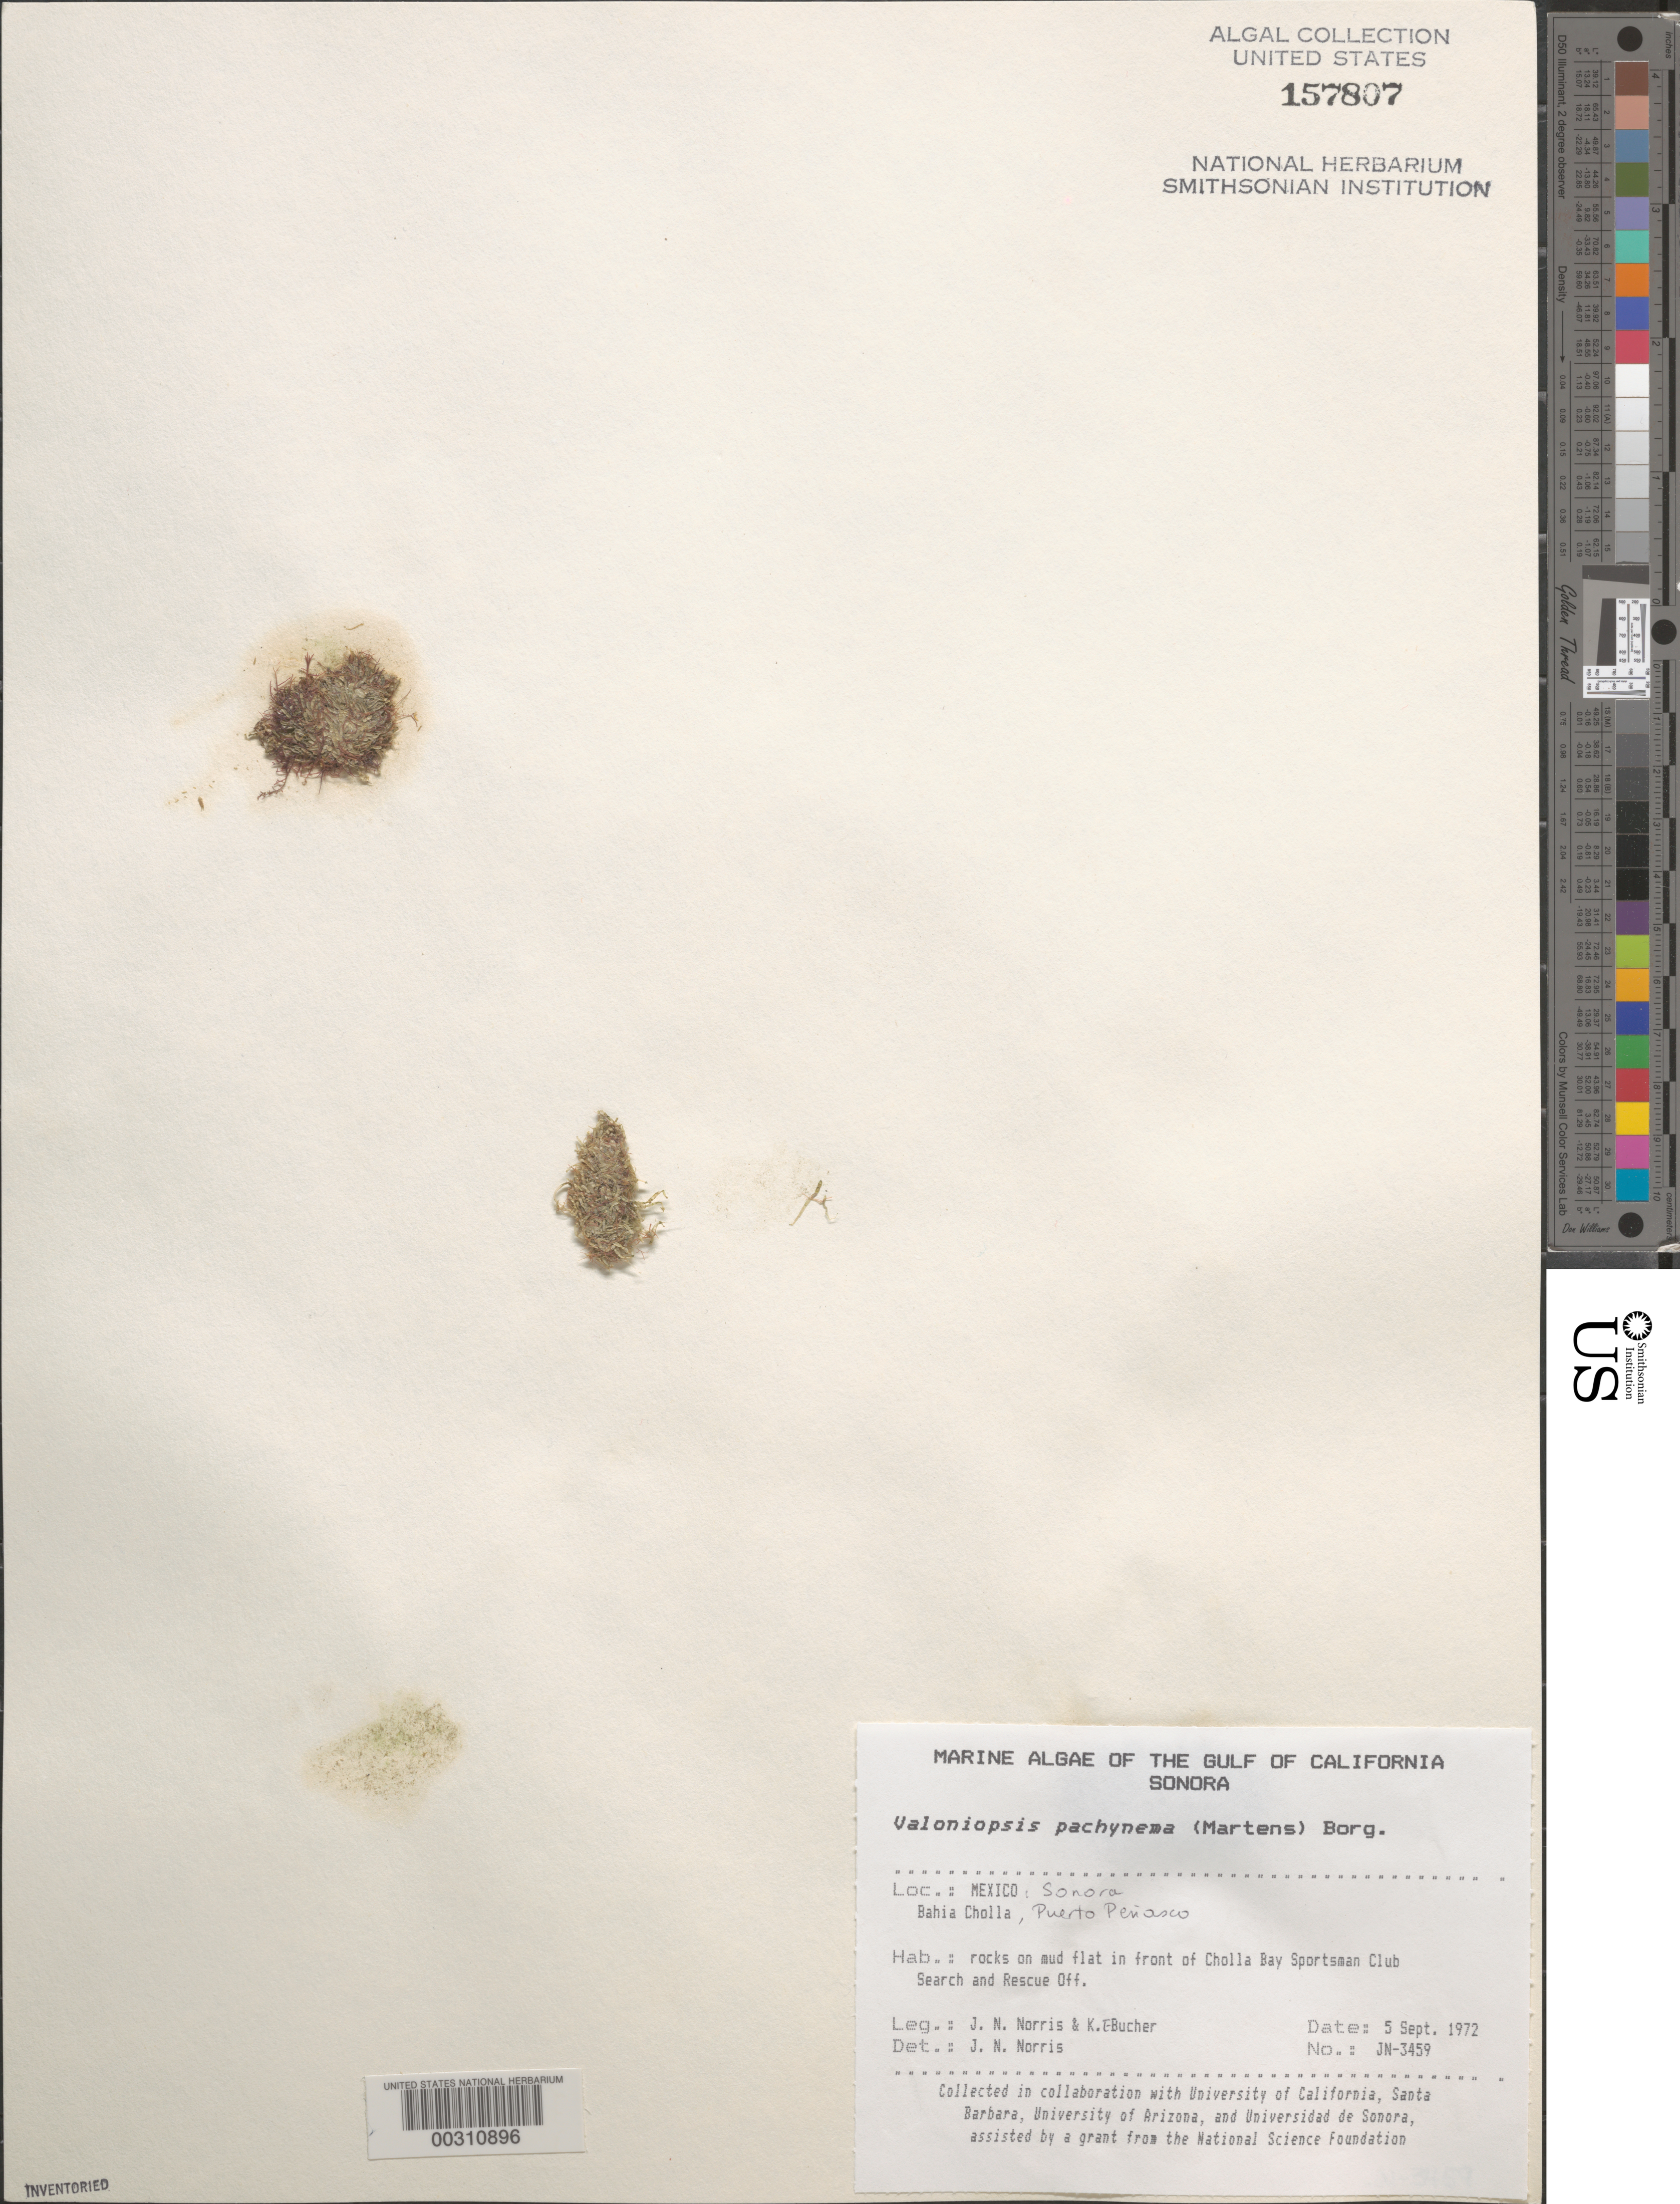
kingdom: Plantae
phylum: Chlorophyta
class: Ulvophyceae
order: Siphonocladales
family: Valoniaceae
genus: Valoniopsis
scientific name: Valoniopsis pachynema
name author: (G. Martens) Børgesen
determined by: Norris, James N.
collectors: J. N. Norris & K. E. Bucher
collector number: JN-3459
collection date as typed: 05 Sep 1972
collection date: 1972-09-05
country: Mexico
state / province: Sonora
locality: Bahia Cholla, Puerto Penasco, Cholla Bay Sportsman Club Search and Rescue Office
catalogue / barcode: US 157807